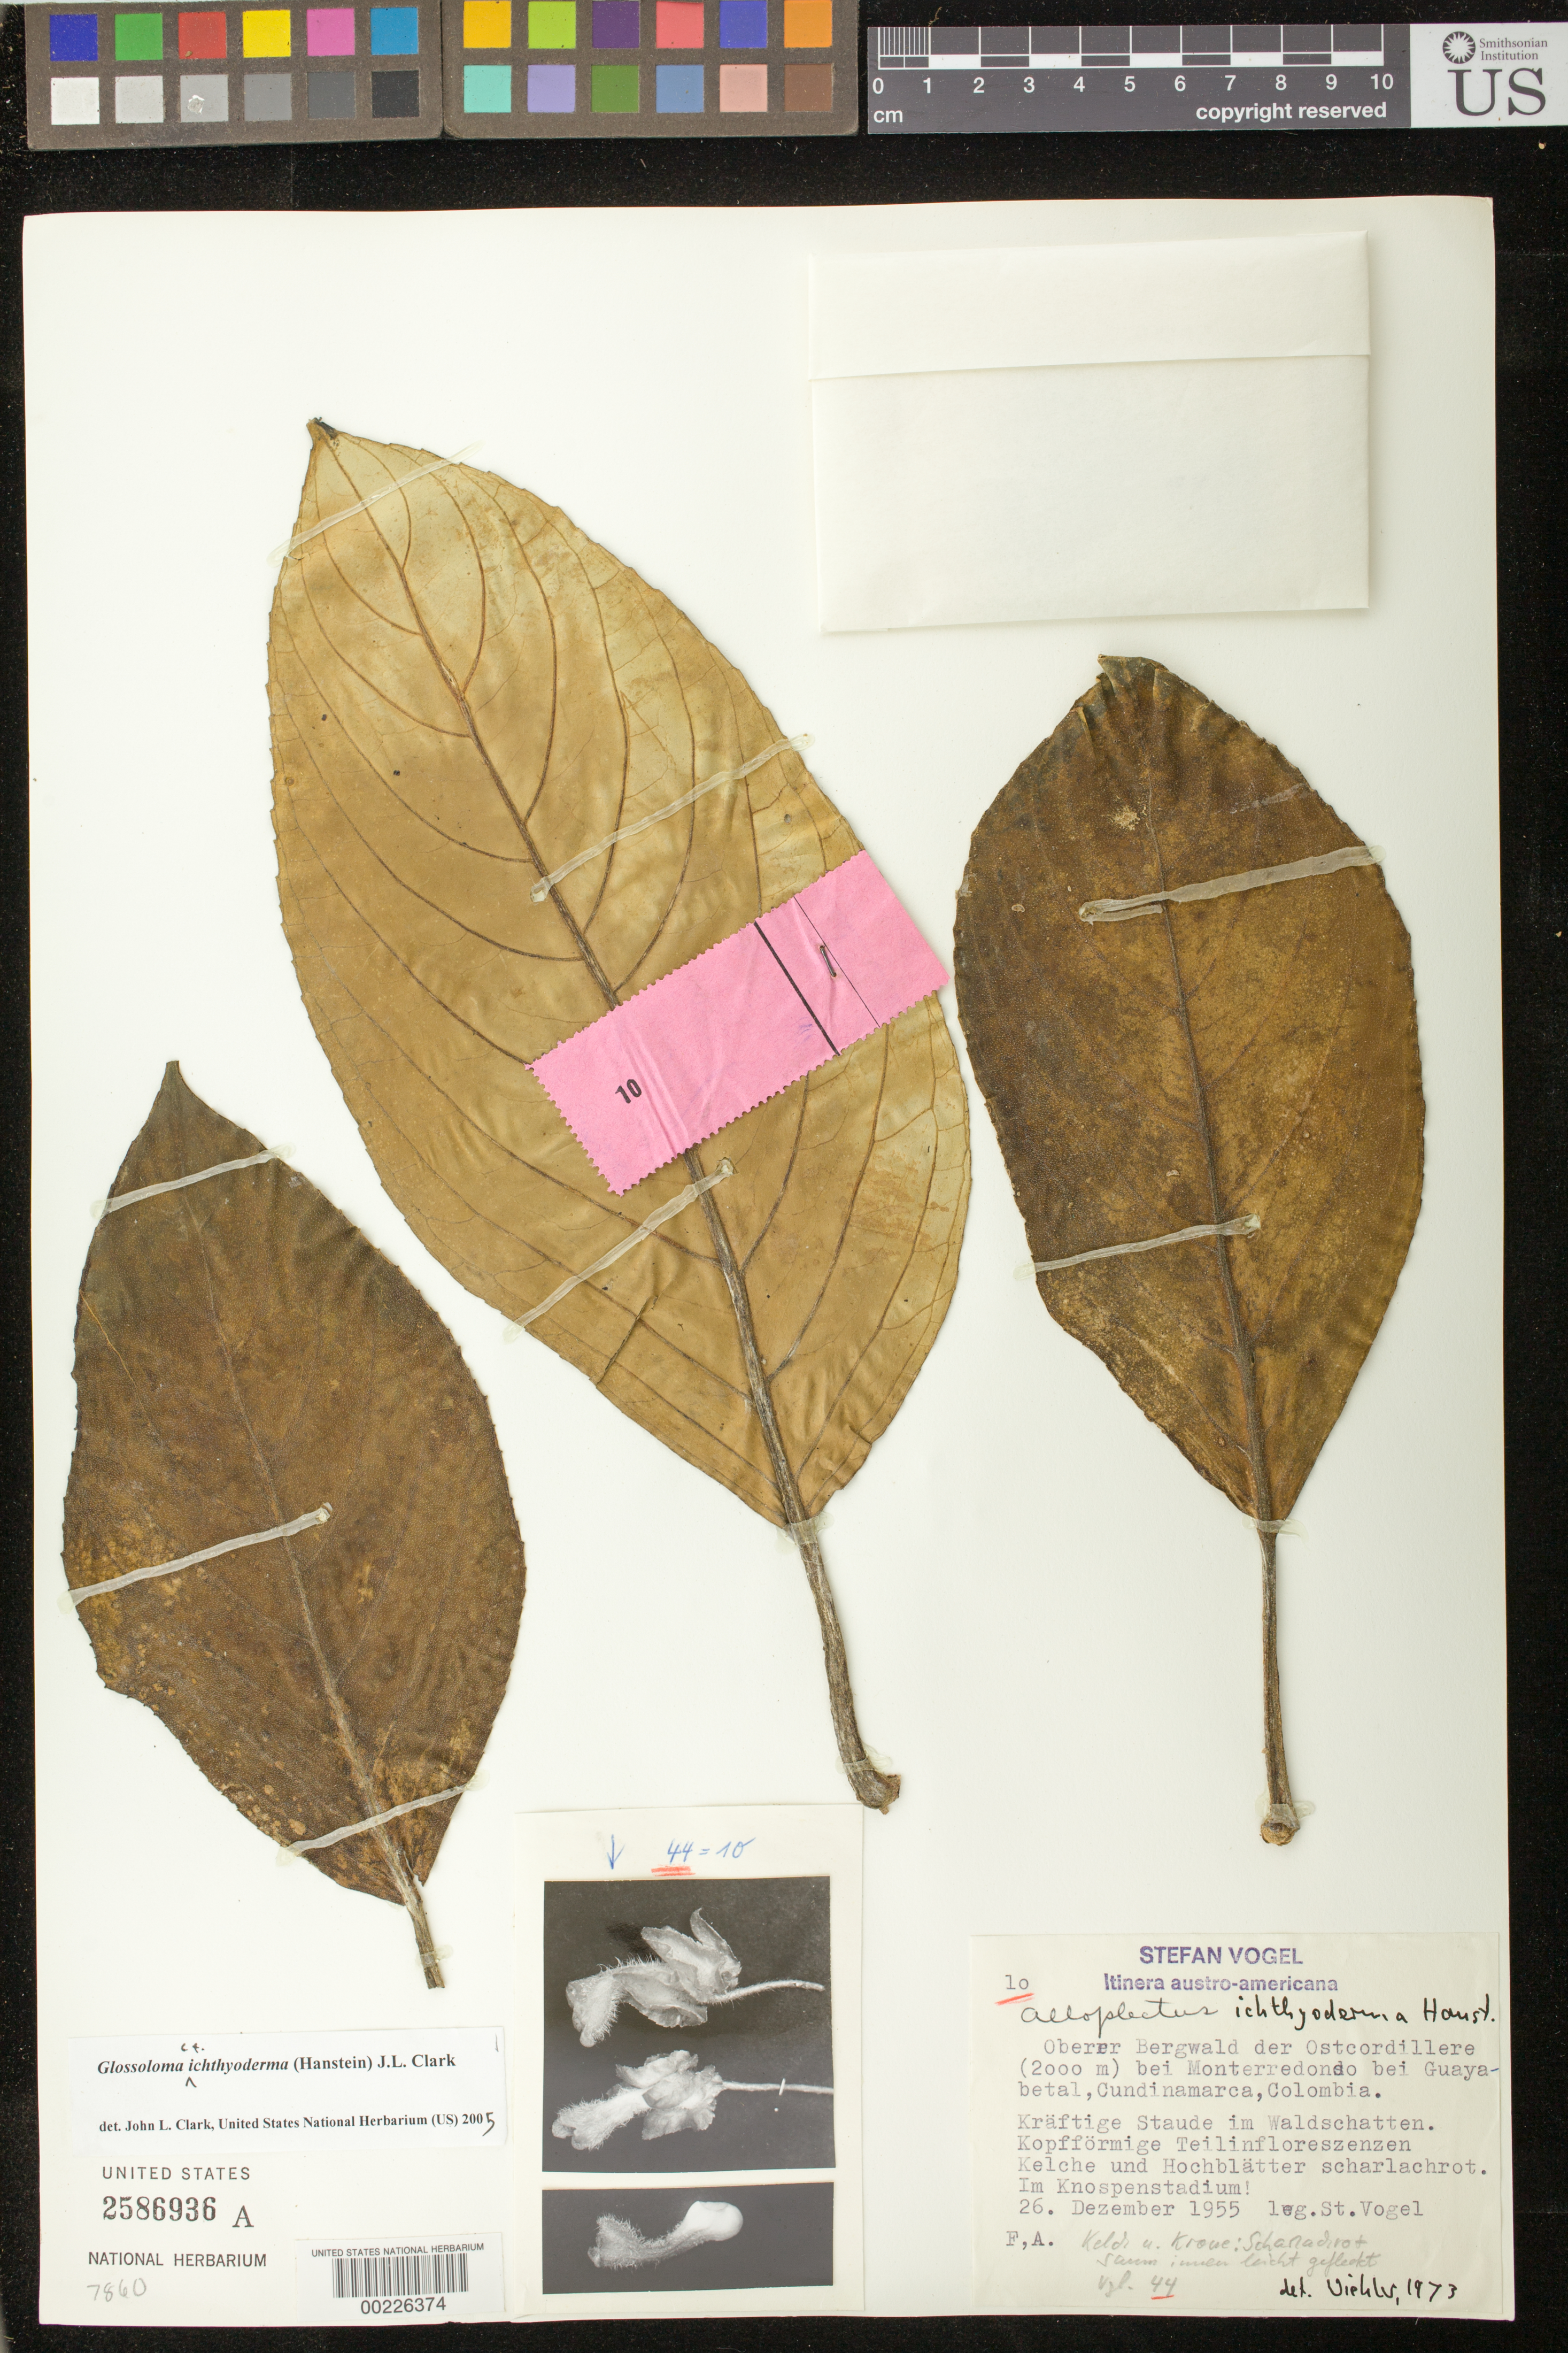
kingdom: Plantae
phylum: Tracheophyta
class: Magnoliopsida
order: Lamiales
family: Gesneriaceae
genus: Glossoloma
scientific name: Glossoloma ichthyoderma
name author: (Hanst.) J.L. Clark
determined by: Clark, J. L., (SEL), The Marie Selby Botanical Garden (UNITED STATES)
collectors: S. Vogel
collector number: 10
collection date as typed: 26 Dec 1955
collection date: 1955-12-26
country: Colombia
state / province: Cundinamarca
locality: Cordillera Oriental, by Monterredondo by Guayabetal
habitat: Upper montane forest; in shady forest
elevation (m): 2000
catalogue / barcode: US 2586936A